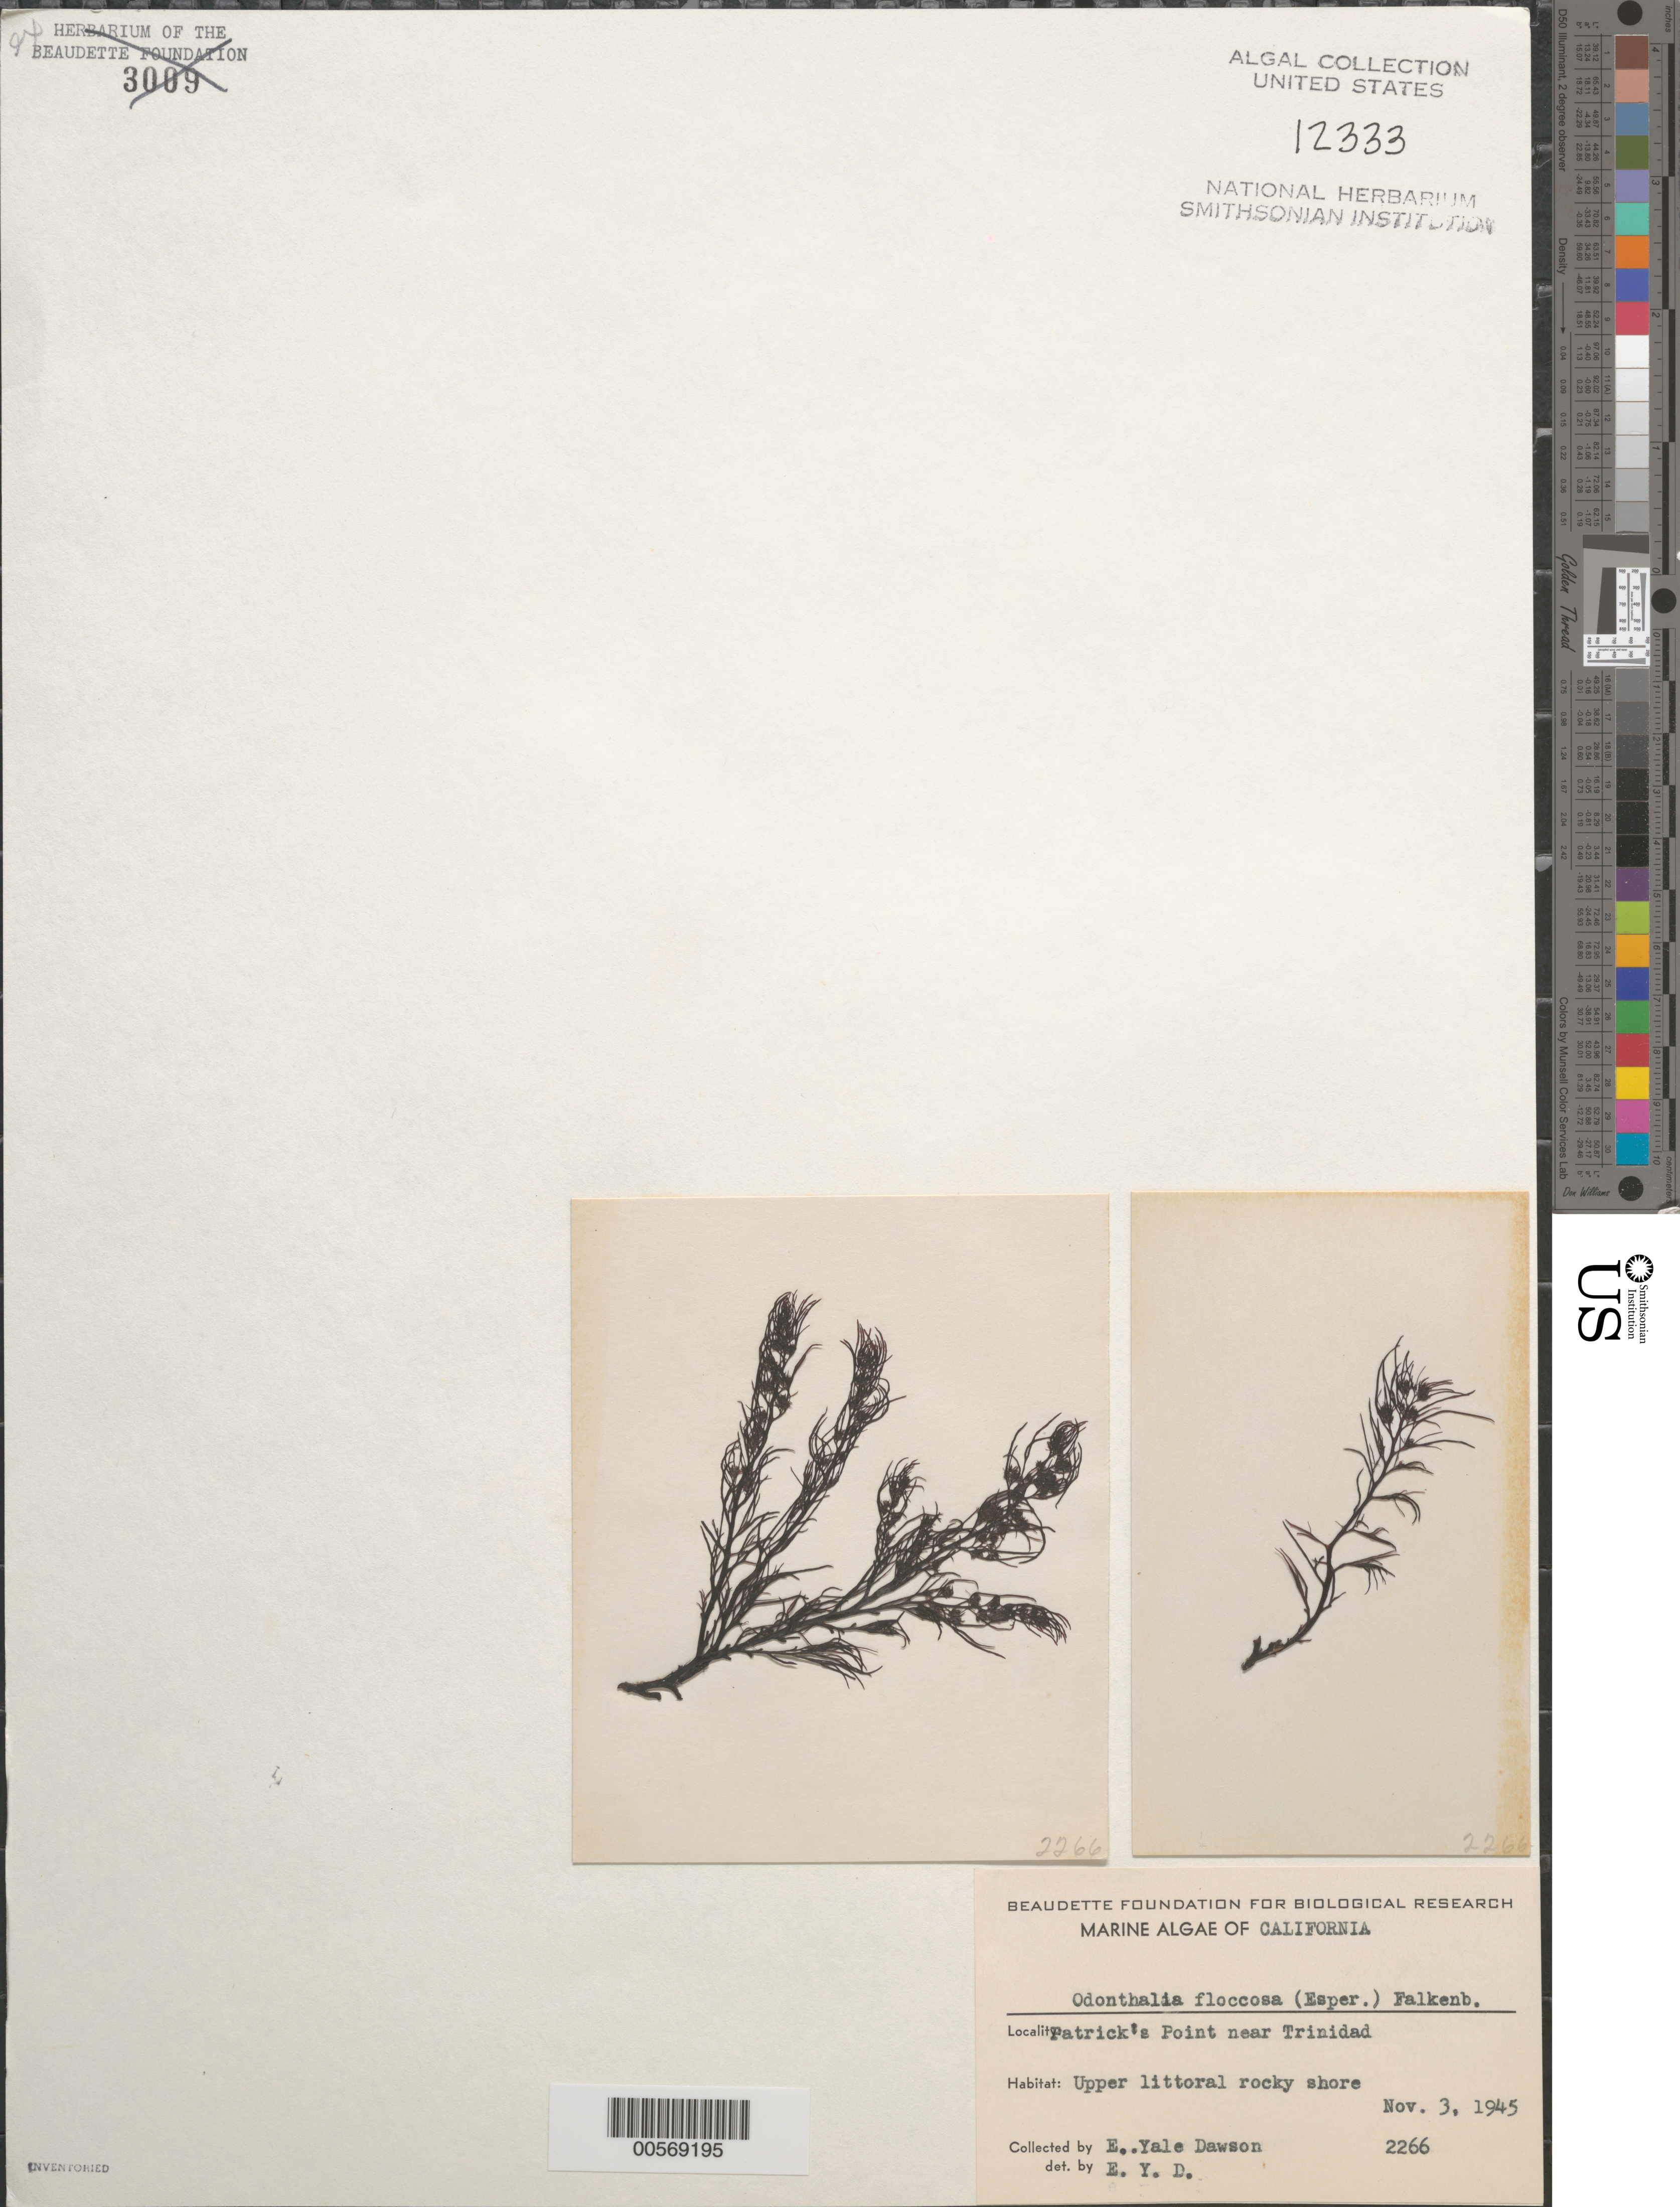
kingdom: Plantae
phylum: Rhodophyta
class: Florideophyceae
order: Ceramiales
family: Rhodomelaceae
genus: Odonthalia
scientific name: Odonthalia floccosa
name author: (Esper) Falkenb.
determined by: Dawson, E. Y.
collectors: E. Y. Dawson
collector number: EYD 2266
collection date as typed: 03 Nov 1945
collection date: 1945-11-03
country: United States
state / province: California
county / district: Humboldt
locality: Patrick's Point, near Trinidad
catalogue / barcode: US 12333